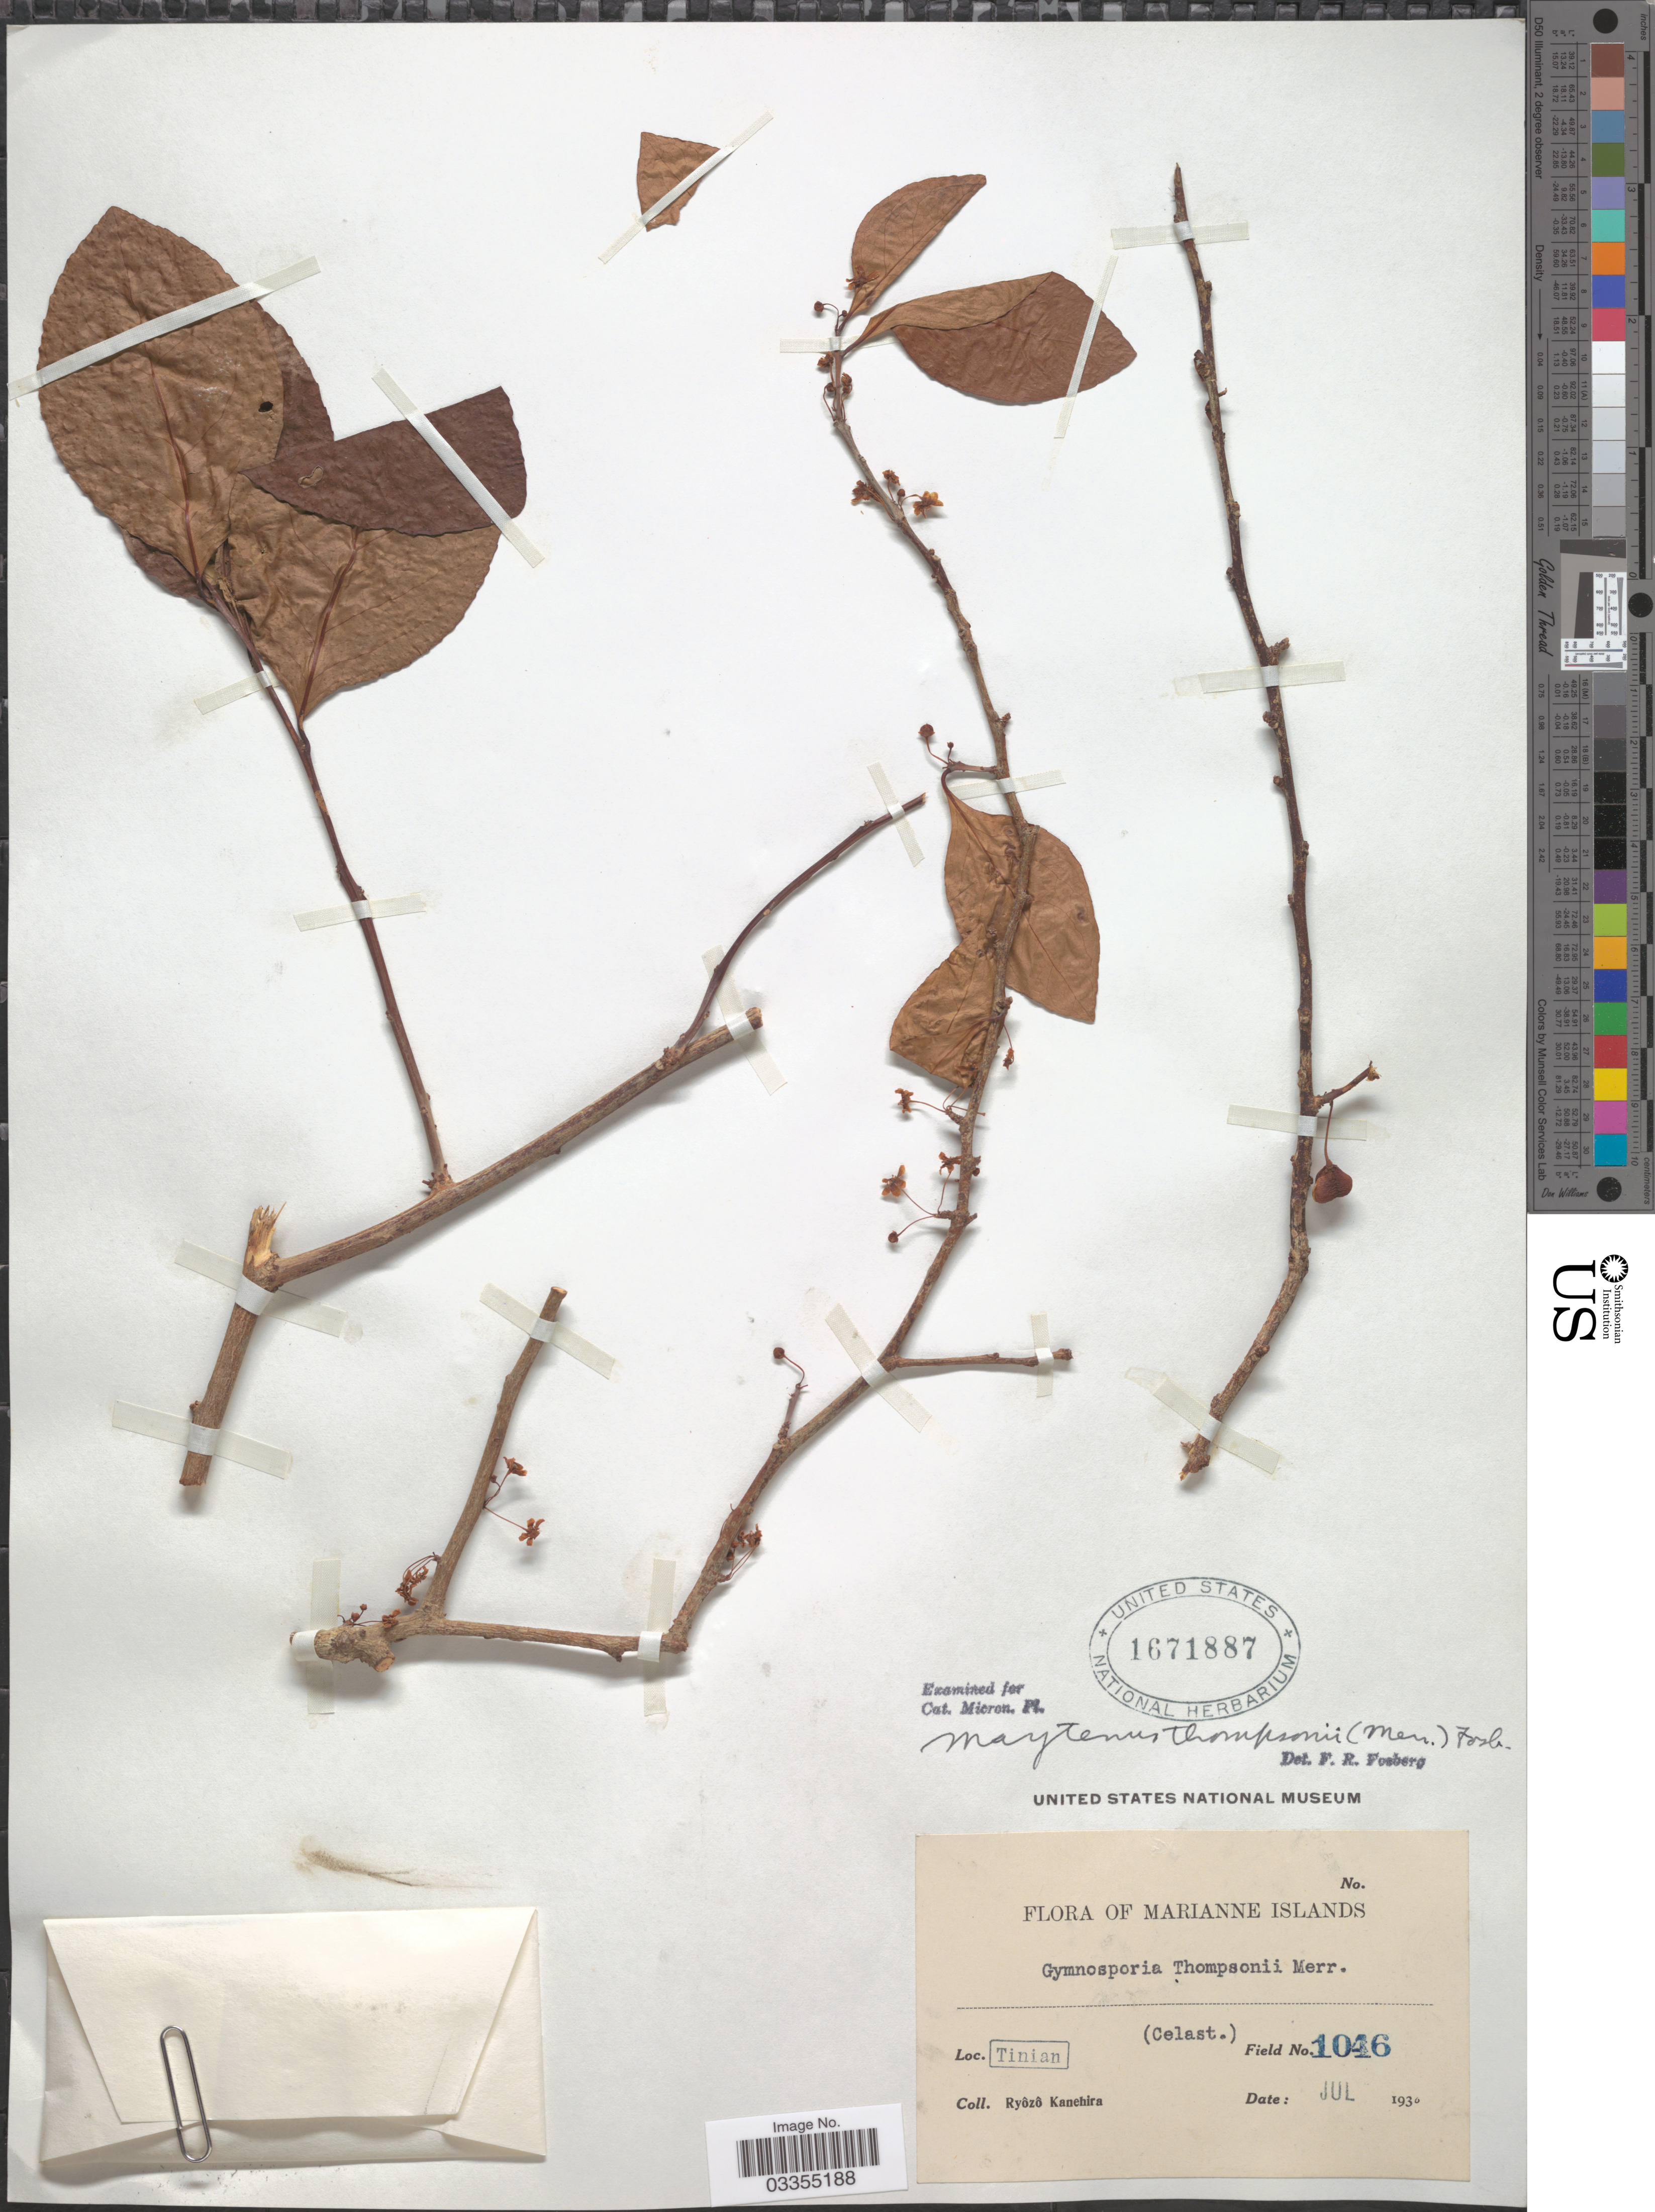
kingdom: Plantae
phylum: Tracheophyta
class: Magnoliopsida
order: Celastrales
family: Celastraceae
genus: Gymnosporia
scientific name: Gymnosporia thompsonii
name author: Merr.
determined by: Wagner, W. L., (BOT), Smithsonian Institution - National Museum of Natural History (UNITED STATES)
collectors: R. Kanehira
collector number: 1046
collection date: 1930-07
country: Northern Mariana Islands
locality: Marianne Island. Tinian.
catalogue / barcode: US 1671887